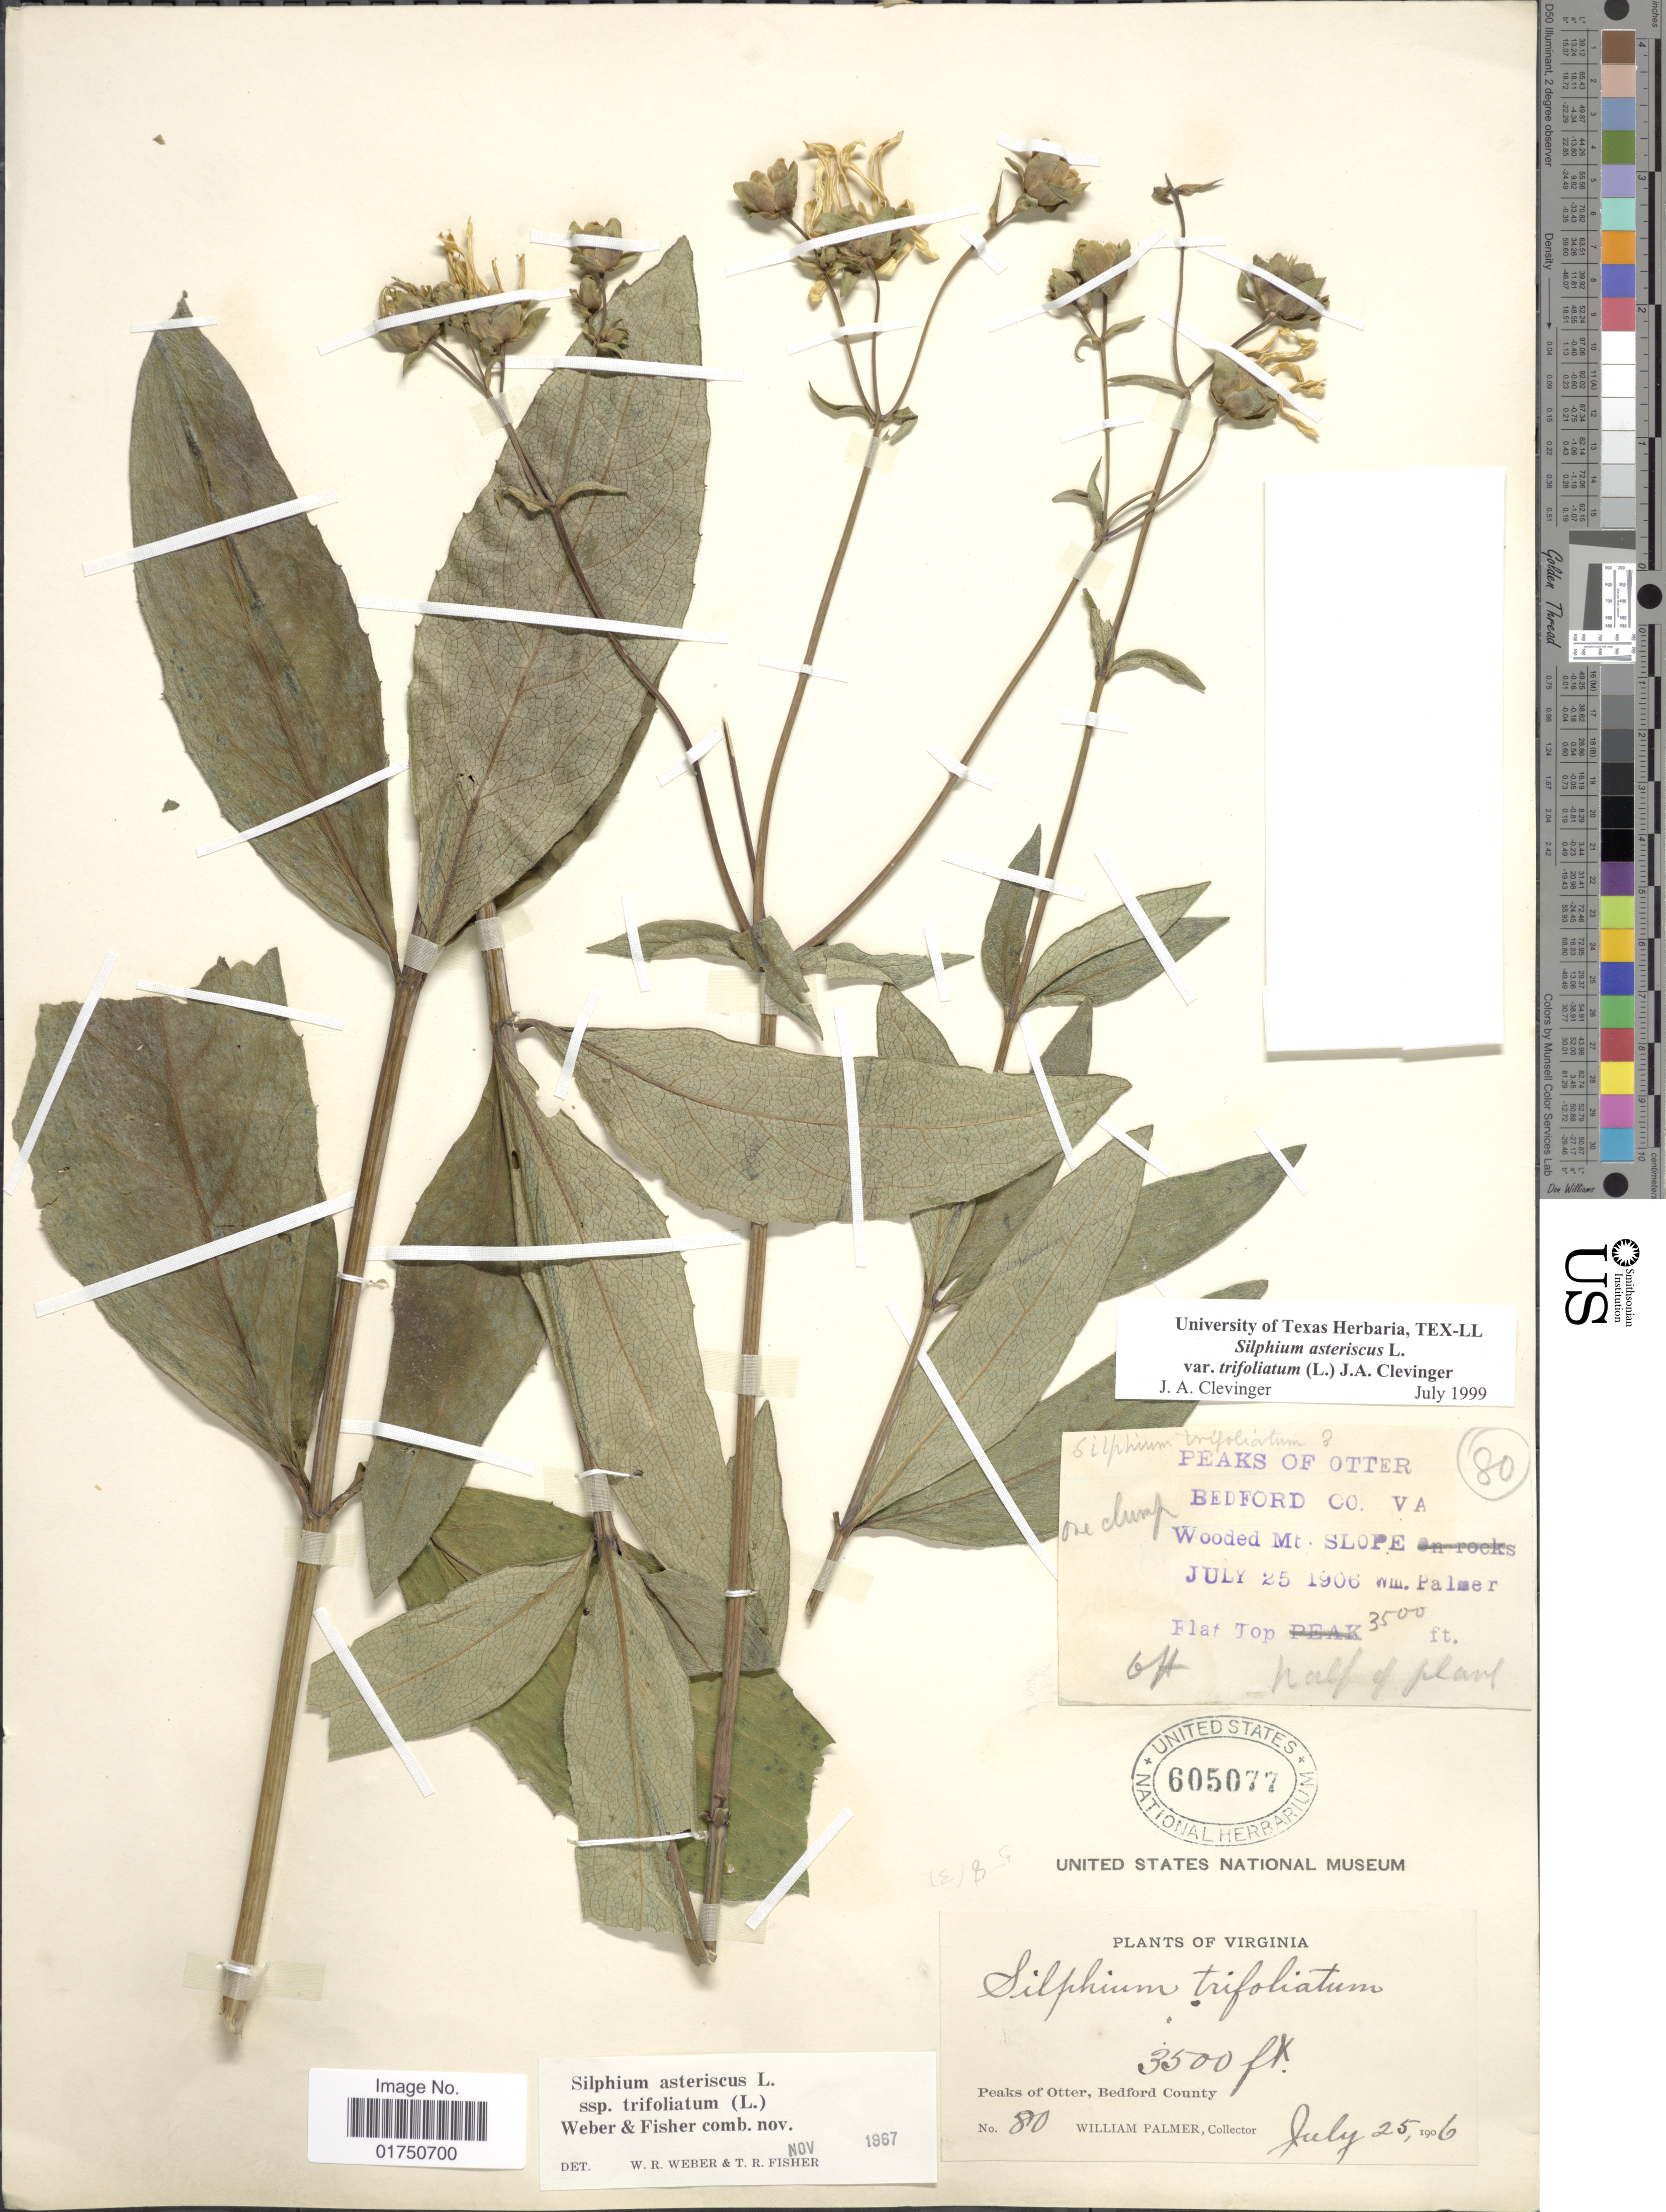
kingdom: Plantae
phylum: Tracheophyta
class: Magnoliopsida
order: Asterales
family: Asteraceae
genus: Silphium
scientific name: Silphium asteriscus var. trifoliatum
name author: (L.) Clevinger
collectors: W. Palmer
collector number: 80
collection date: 1906-07-25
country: United States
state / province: Virginia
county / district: Bedford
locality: Peaks of Otter, Bedford County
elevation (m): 1067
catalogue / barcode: US 605077